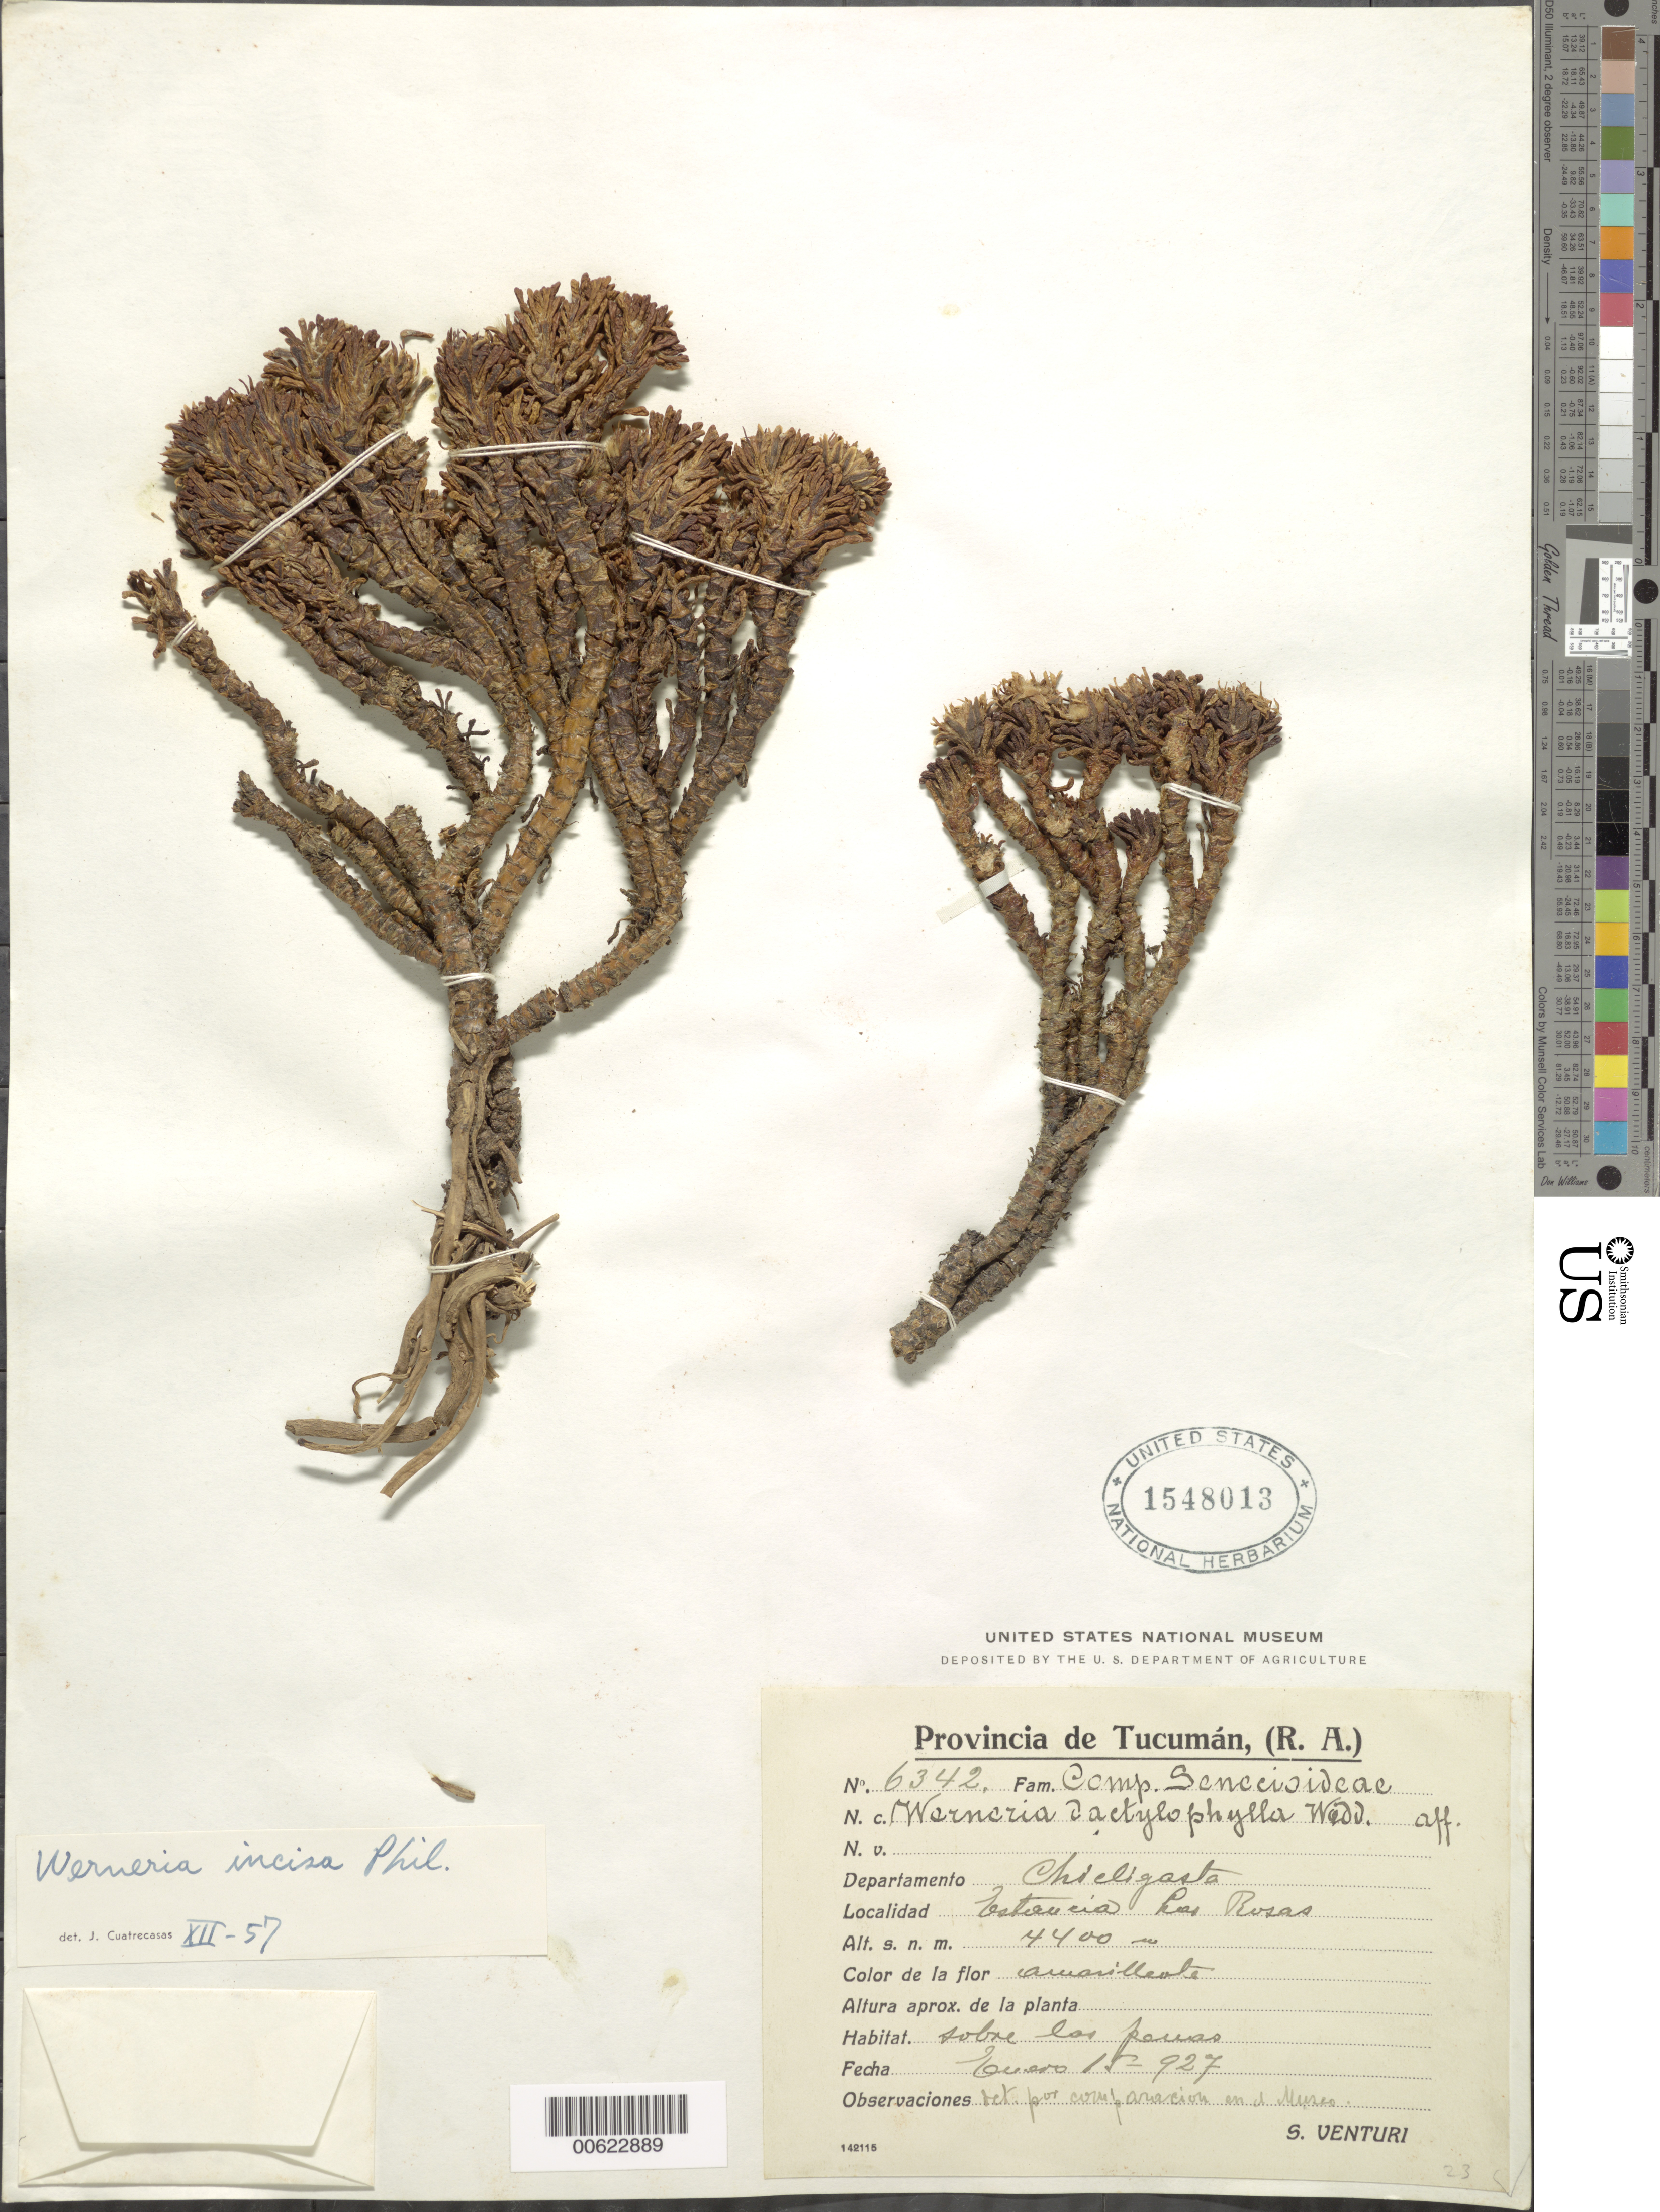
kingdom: Plantae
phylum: Tracheophyta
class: Magnoliopsida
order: Asterales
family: Asteraceae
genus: Xenophyllum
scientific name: Xenophyllum humile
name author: (Kunth) V.A. Funk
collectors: A. Weberbauer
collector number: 6342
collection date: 1927-01-15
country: Argentina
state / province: Tucumán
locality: Chicligasta, Estancia Los Rosas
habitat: Sobre las penas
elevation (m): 4400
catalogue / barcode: US 1548013